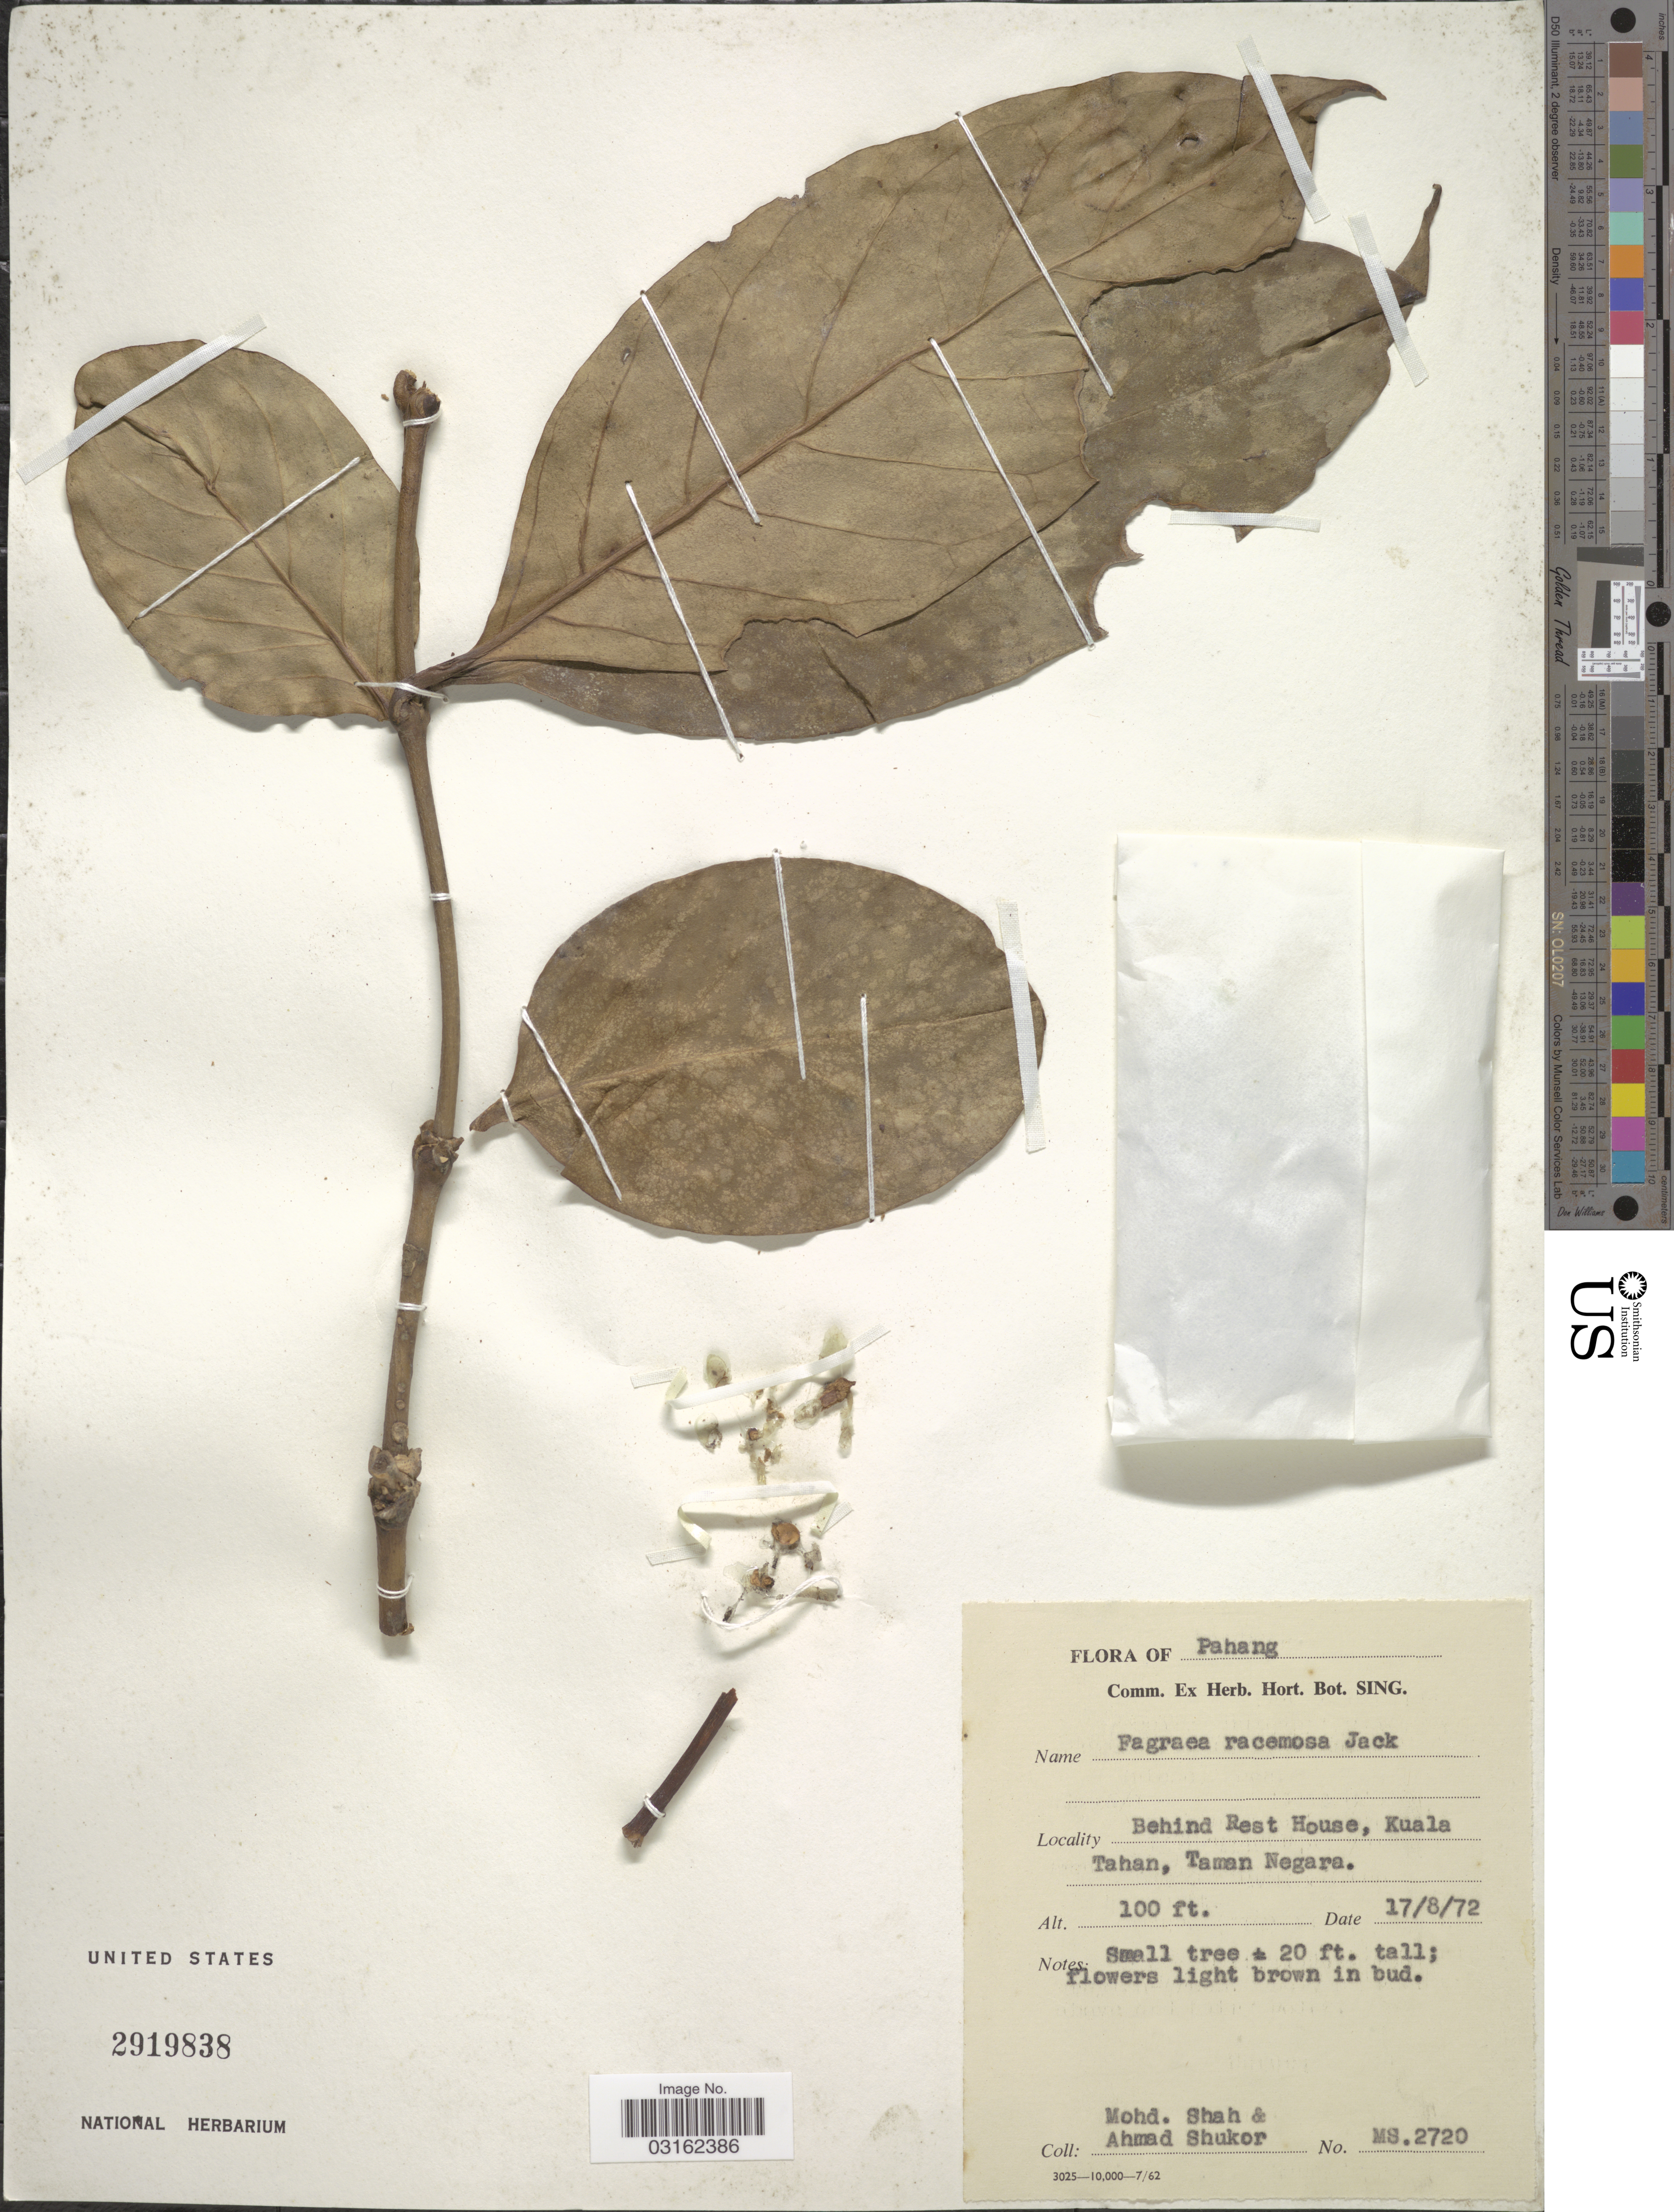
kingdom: Plantae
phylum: Tracheophyta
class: Magnoliopsida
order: Gentianales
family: Gentianaceae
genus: Fagraea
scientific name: Fagraea racemosa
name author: Jack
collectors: M. Shah & A. Shukor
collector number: MS.2720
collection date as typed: Transcribed d/m/y: 17/8/72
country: Malaysia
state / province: Pahang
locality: Behind Rest House, Kuala Tahan, Taman Negara.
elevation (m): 30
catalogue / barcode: US 2919838